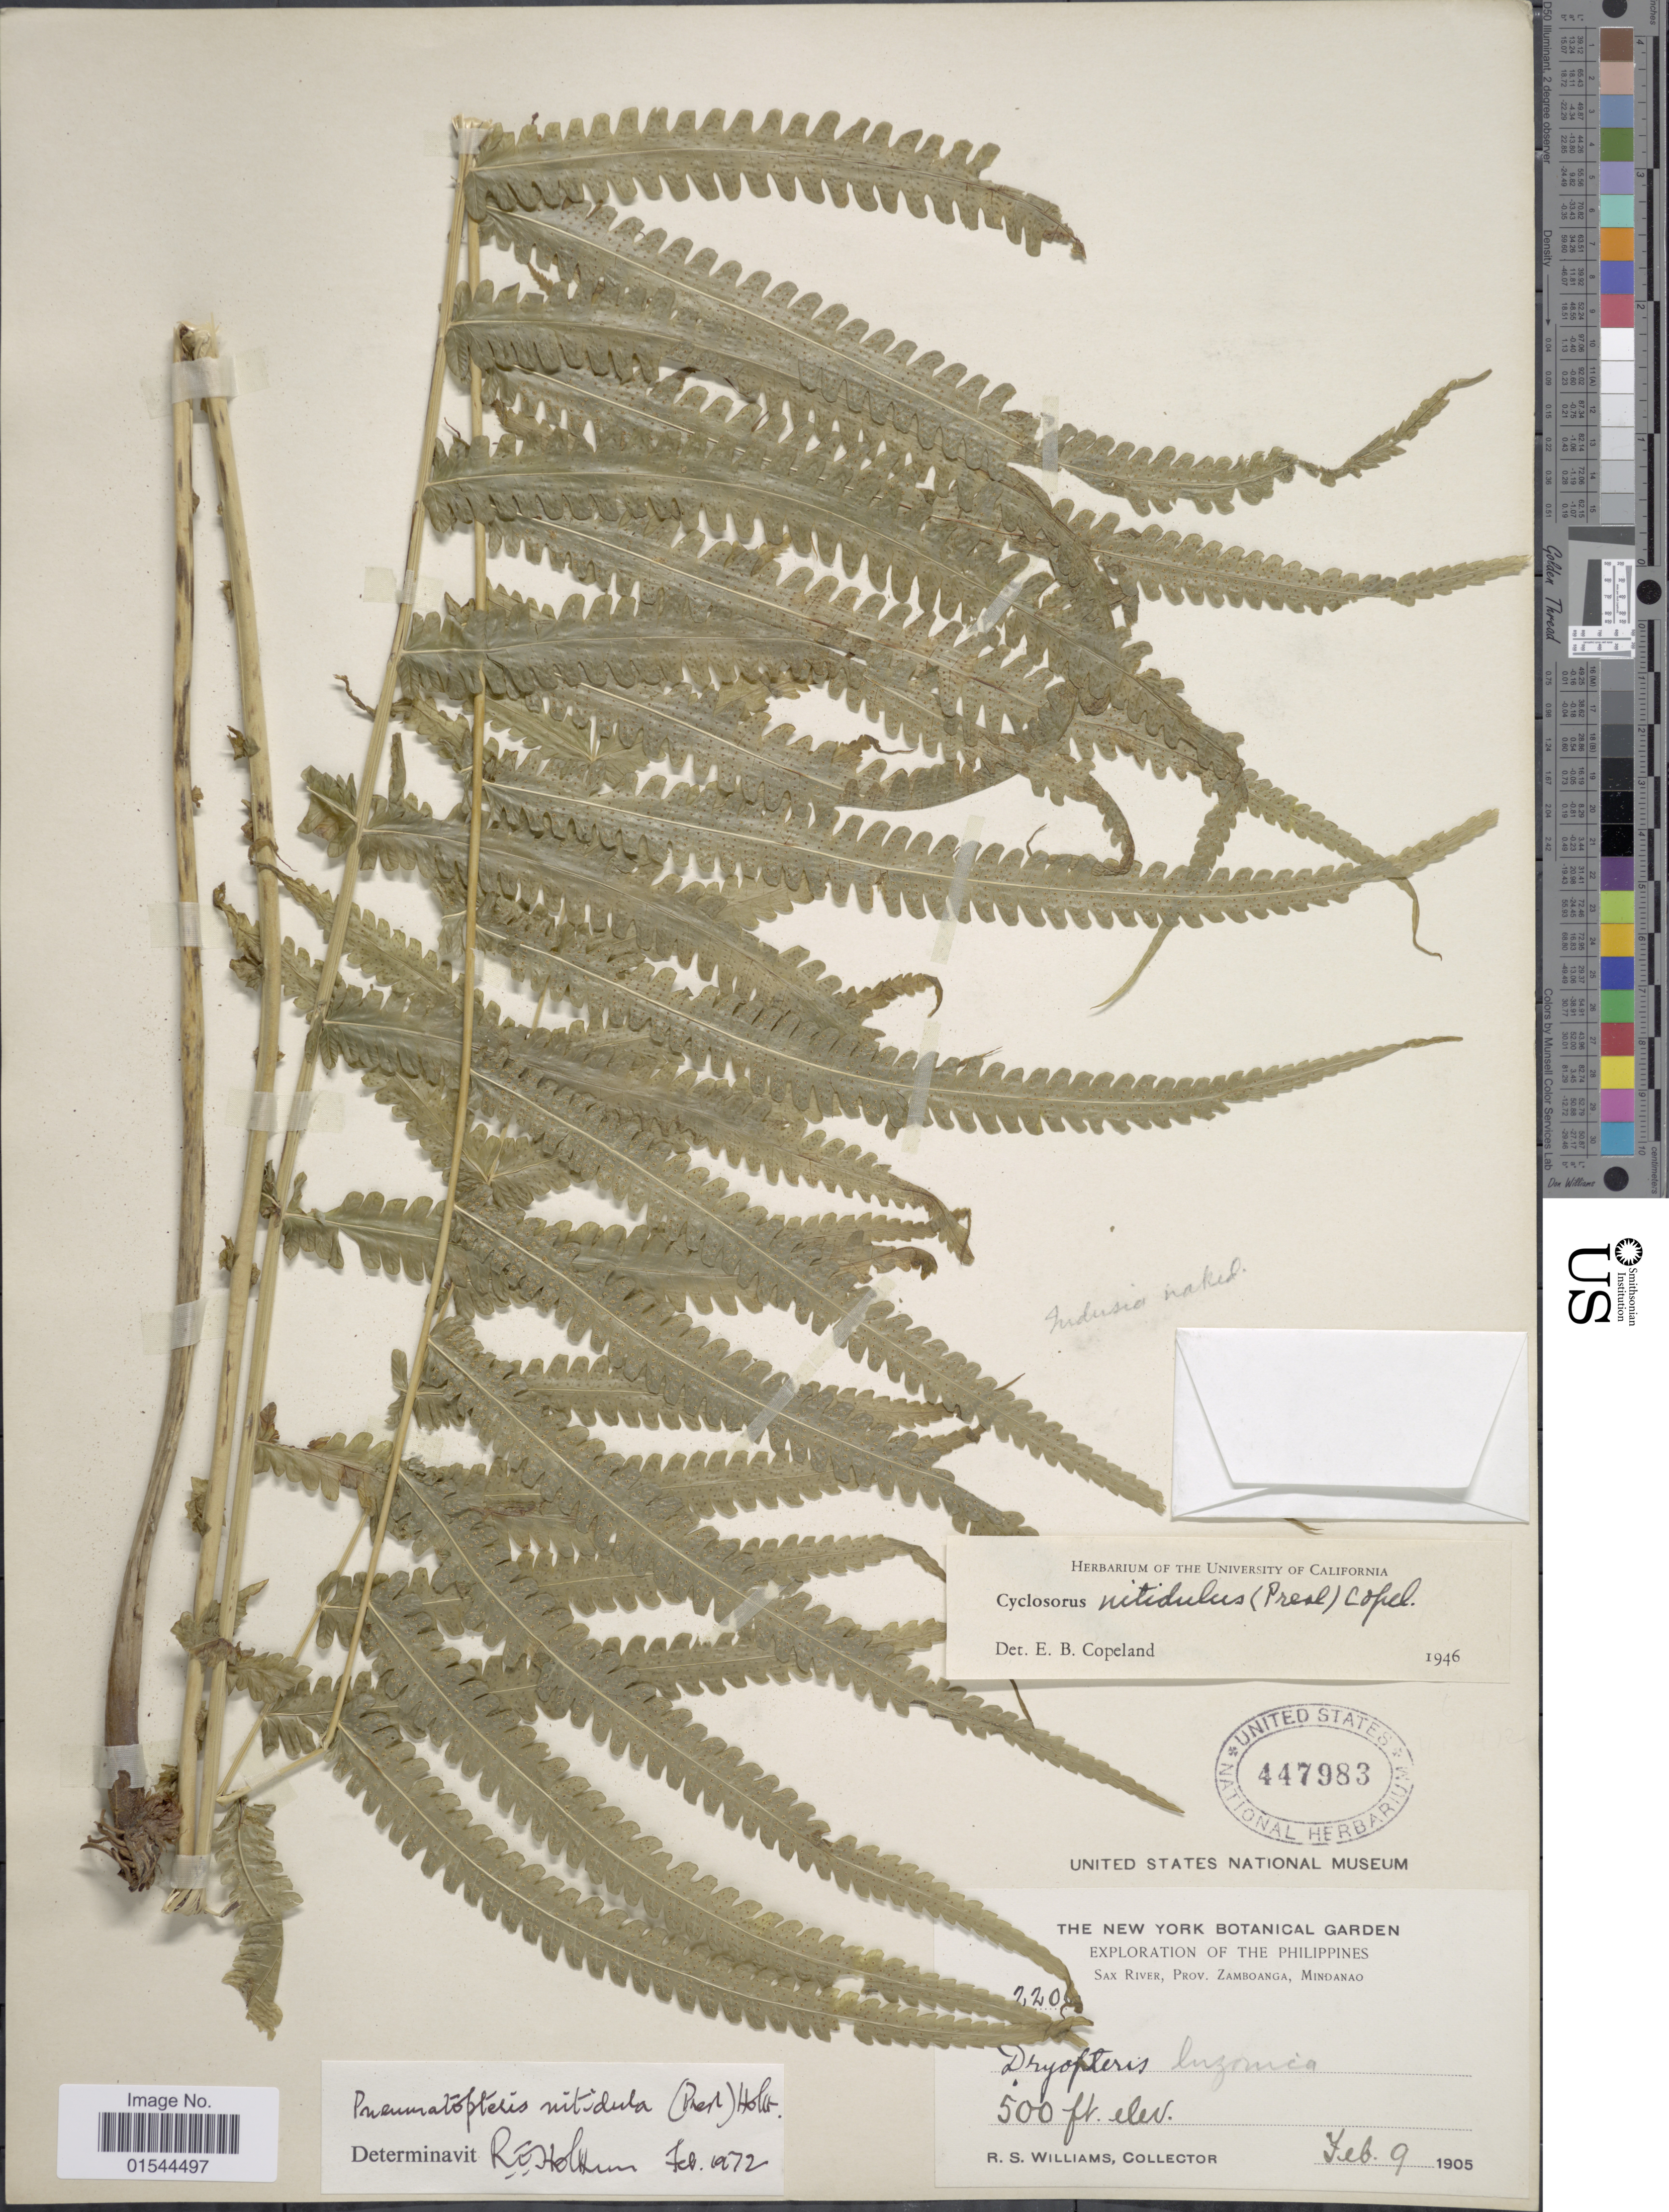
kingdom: Plantae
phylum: Tracheophyta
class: Polypodiopsida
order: Polypodiales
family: Thelypteridaceae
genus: Pneumatopteris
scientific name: Pneumatopteris nitidula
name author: (C. Presl) Holttum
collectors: R. S. Williams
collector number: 220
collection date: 1905-02-09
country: Philippines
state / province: Zamboanga Peninsula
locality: Sax River, Prov. Zamboanga, Mindanao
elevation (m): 152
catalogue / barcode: US 447983